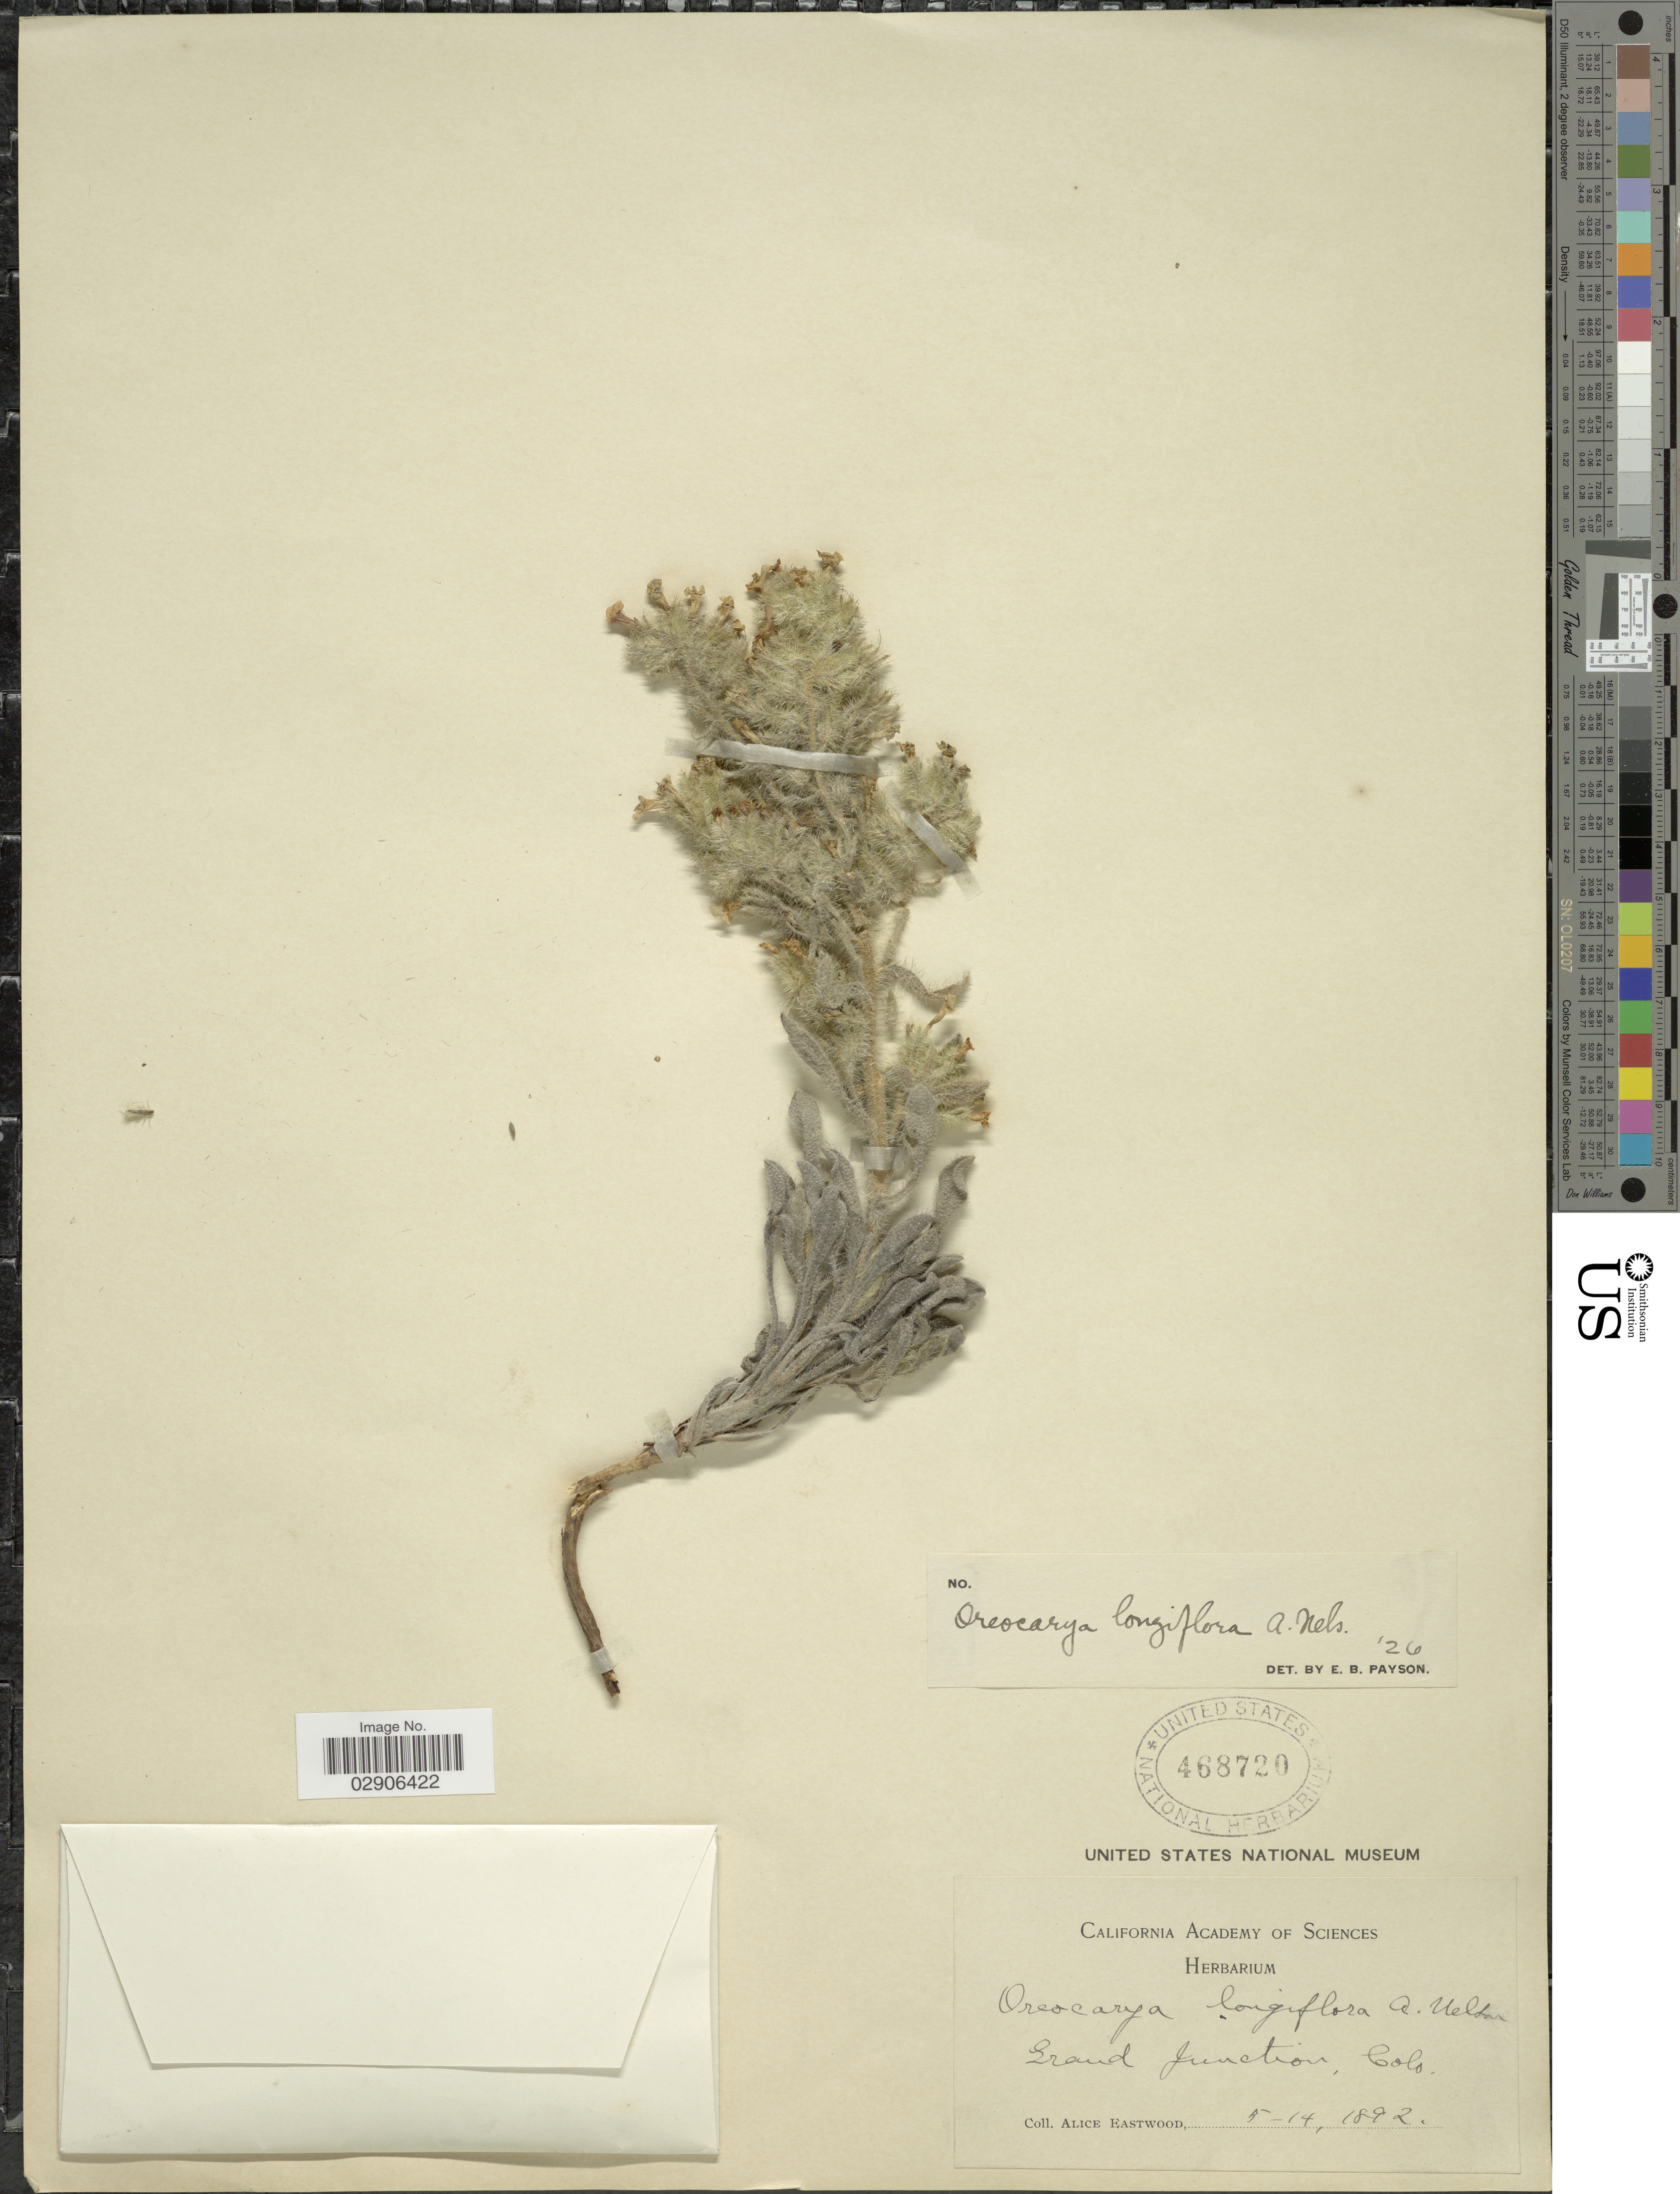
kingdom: Plantae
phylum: Tracheophyta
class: Magnoliopsida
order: Boraginales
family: Boraginaceae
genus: Oreocarya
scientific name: Oreocarya longiflora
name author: A. Nelson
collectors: A. Eastwood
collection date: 1892-05-14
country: United States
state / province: Colorado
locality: Grand Junction.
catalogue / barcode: US 468720